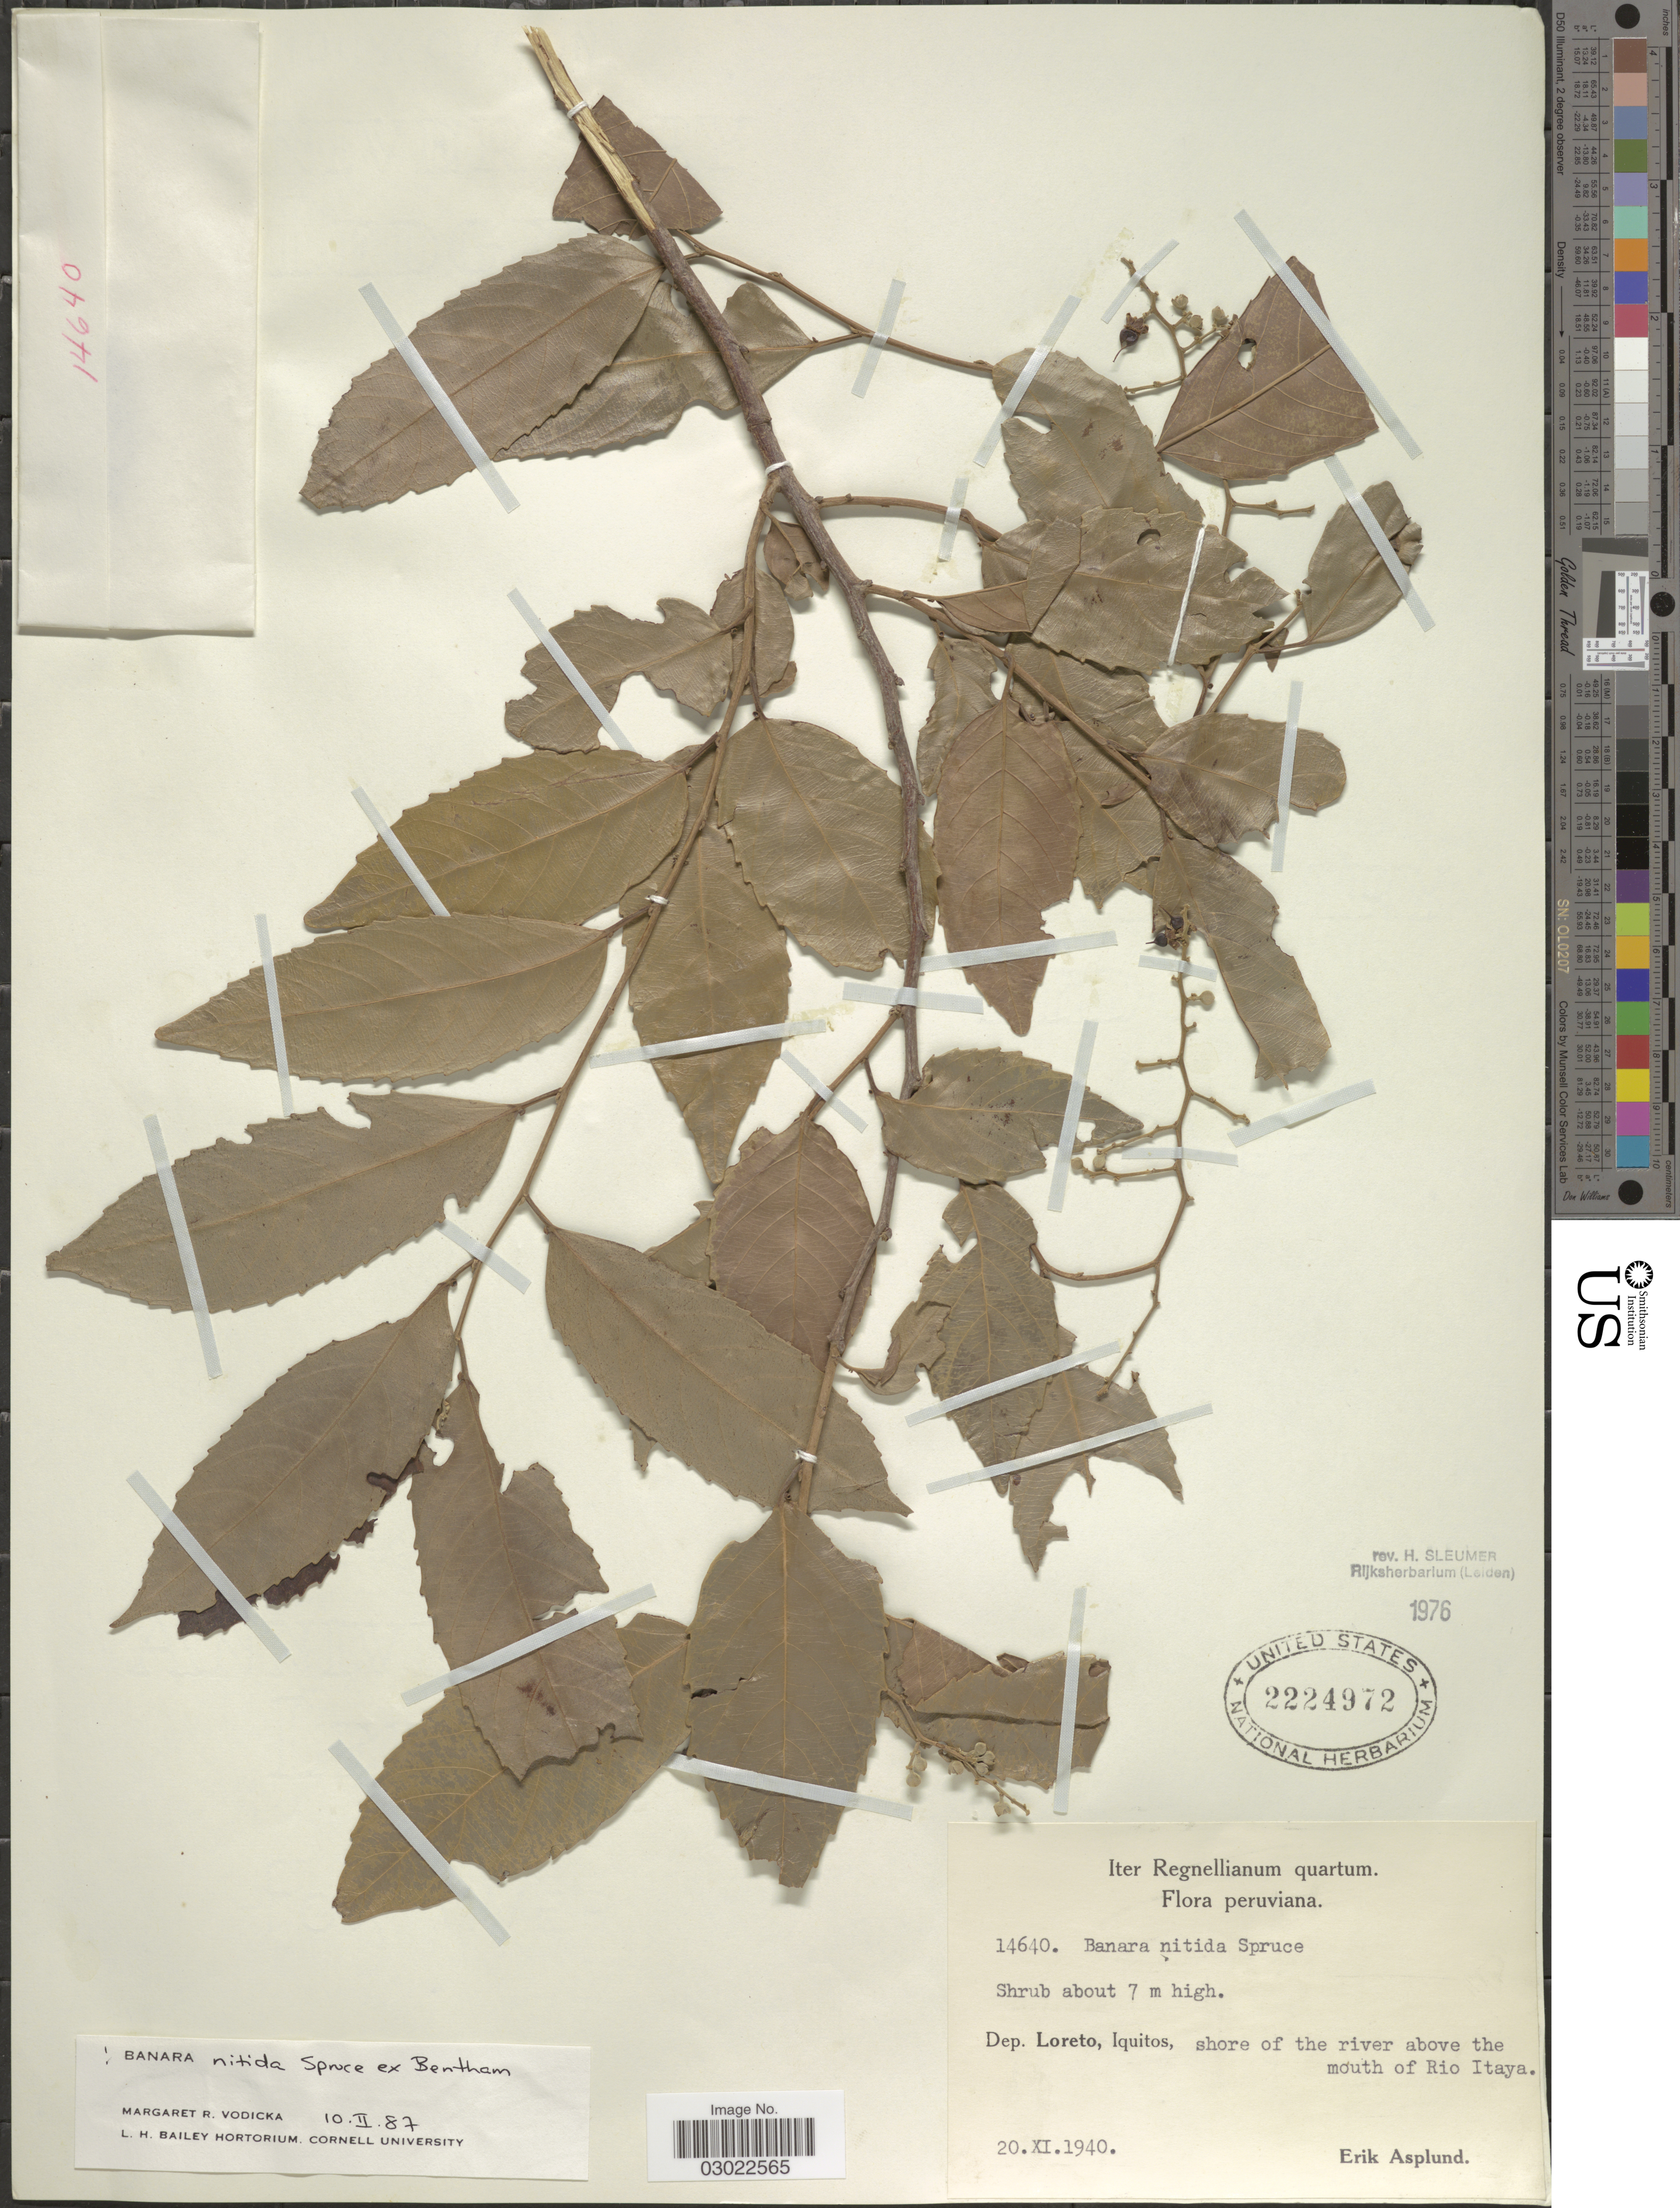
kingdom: Plantae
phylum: Tracheophyta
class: Magnoliopsida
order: Malpighiales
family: Salicaceae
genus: Banara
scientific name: Banara nitida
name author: Spruce ex Benth.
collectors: E. Asplund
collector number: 14640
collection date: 1940-11-20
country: Peru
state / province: Loreto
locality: Dept. Loreto, Iquitos, shore of the river above the mouth of Rio Itaya.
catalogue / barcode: US 2224972